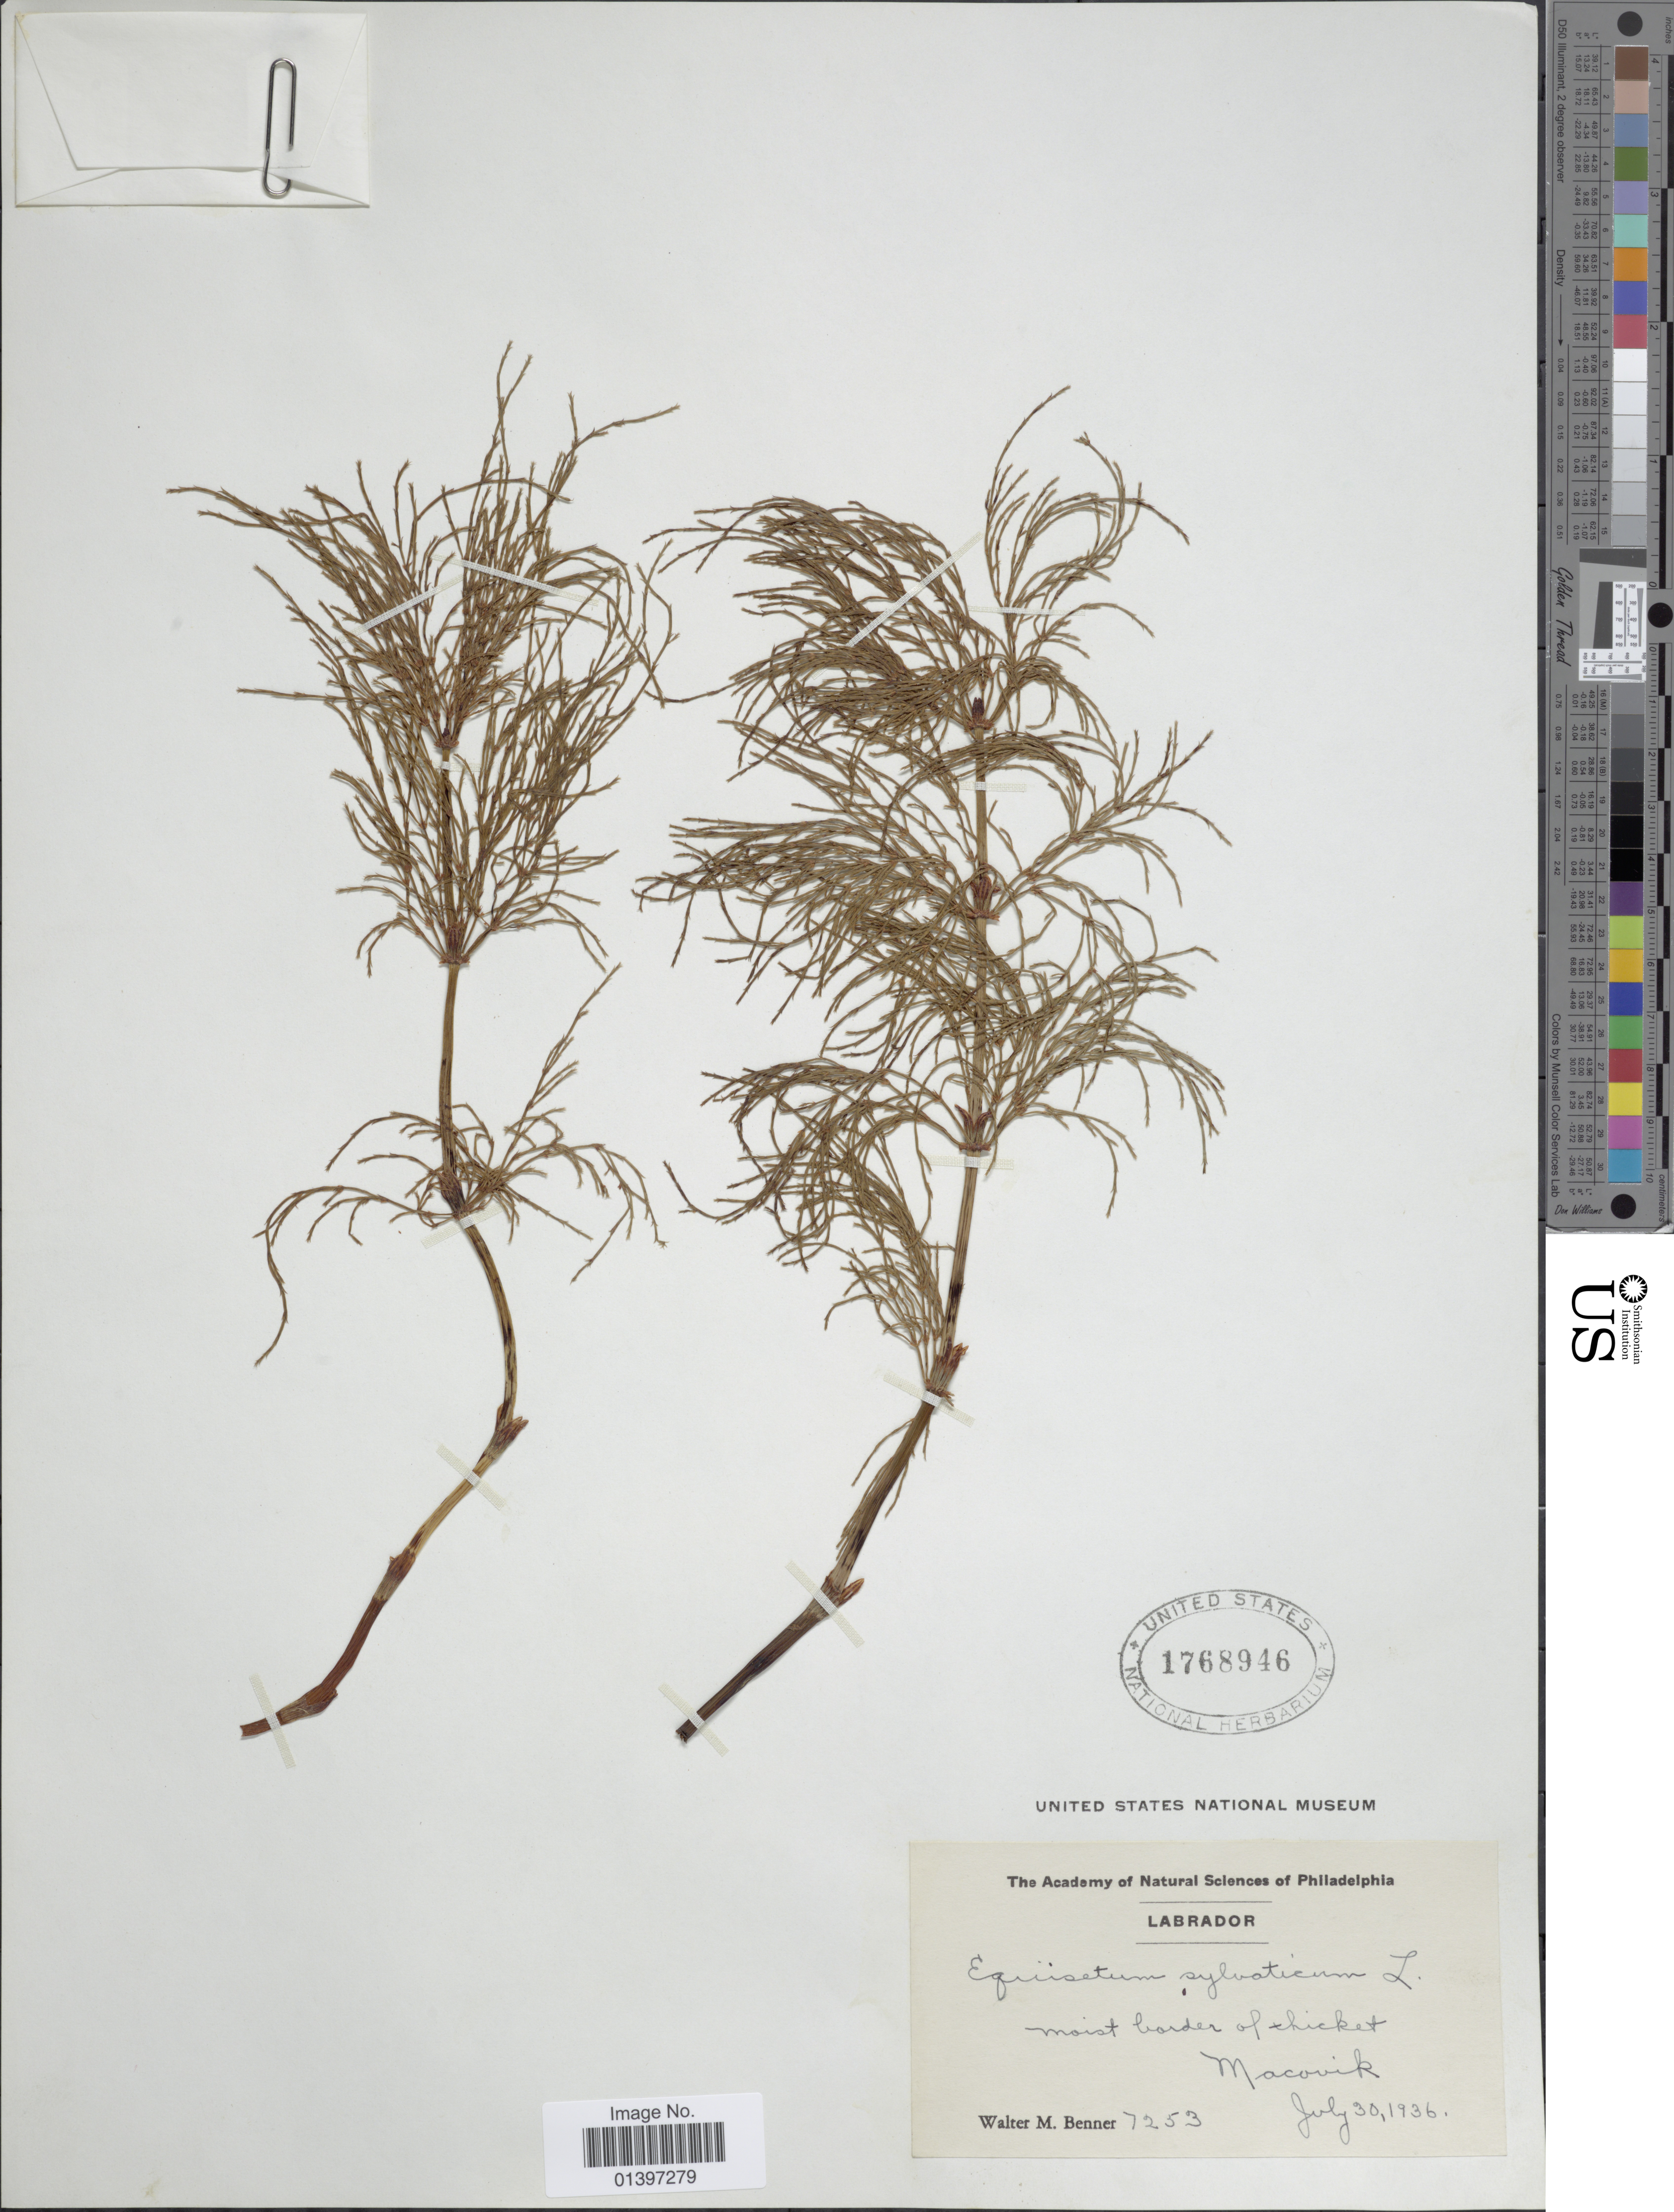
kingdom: Plantae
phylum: Tracheophyta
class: Polypodiopsida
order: Equisetales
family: Equisetaceae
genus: Equisetum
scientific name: Equisetum sylvaticum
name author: L.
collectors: W. Benner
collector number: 7253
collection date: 1936-07-30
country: Canada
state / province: Newfoundland and Labrador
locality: Labrador, moist border of thicket, Macovik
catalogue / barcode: US 1768946